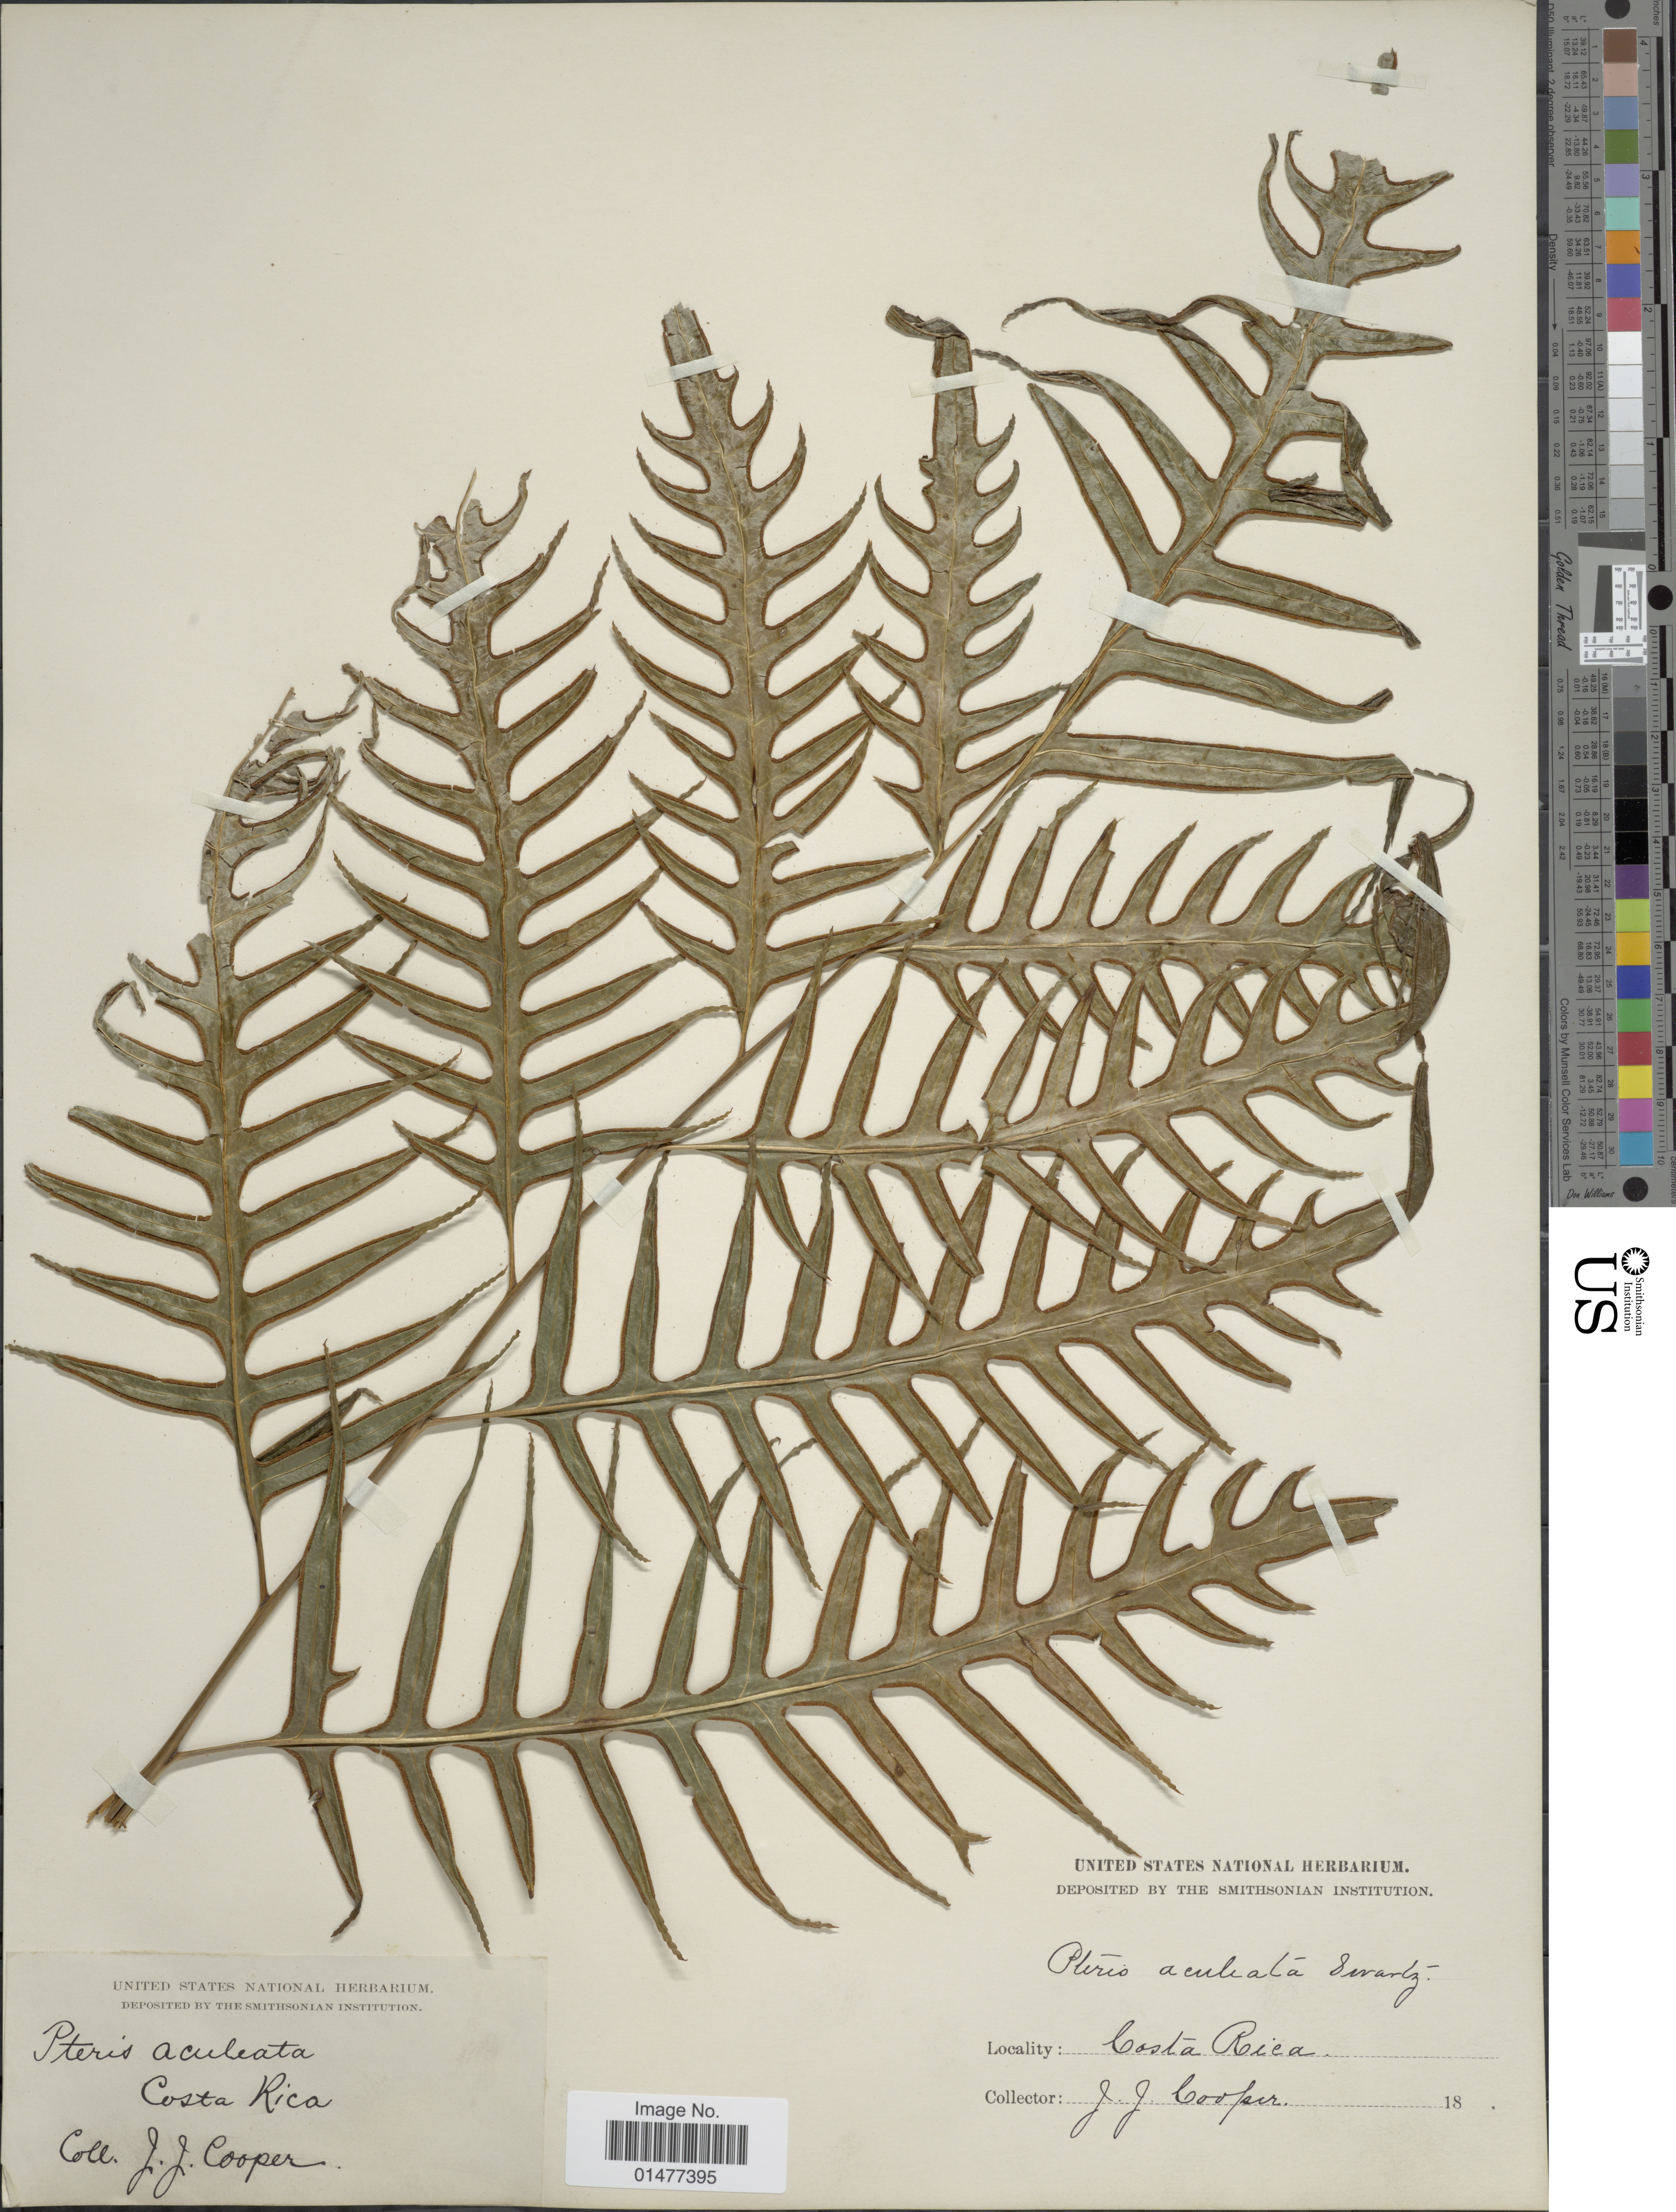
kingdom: Plantae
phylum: Tracheophyta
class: Polypodiopsida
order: Polypodiales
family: Pteridaceae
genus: Pteris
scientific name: Pteris altissima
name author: Poir.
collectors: J. J. Cooper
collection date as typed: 18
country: Costa Rica